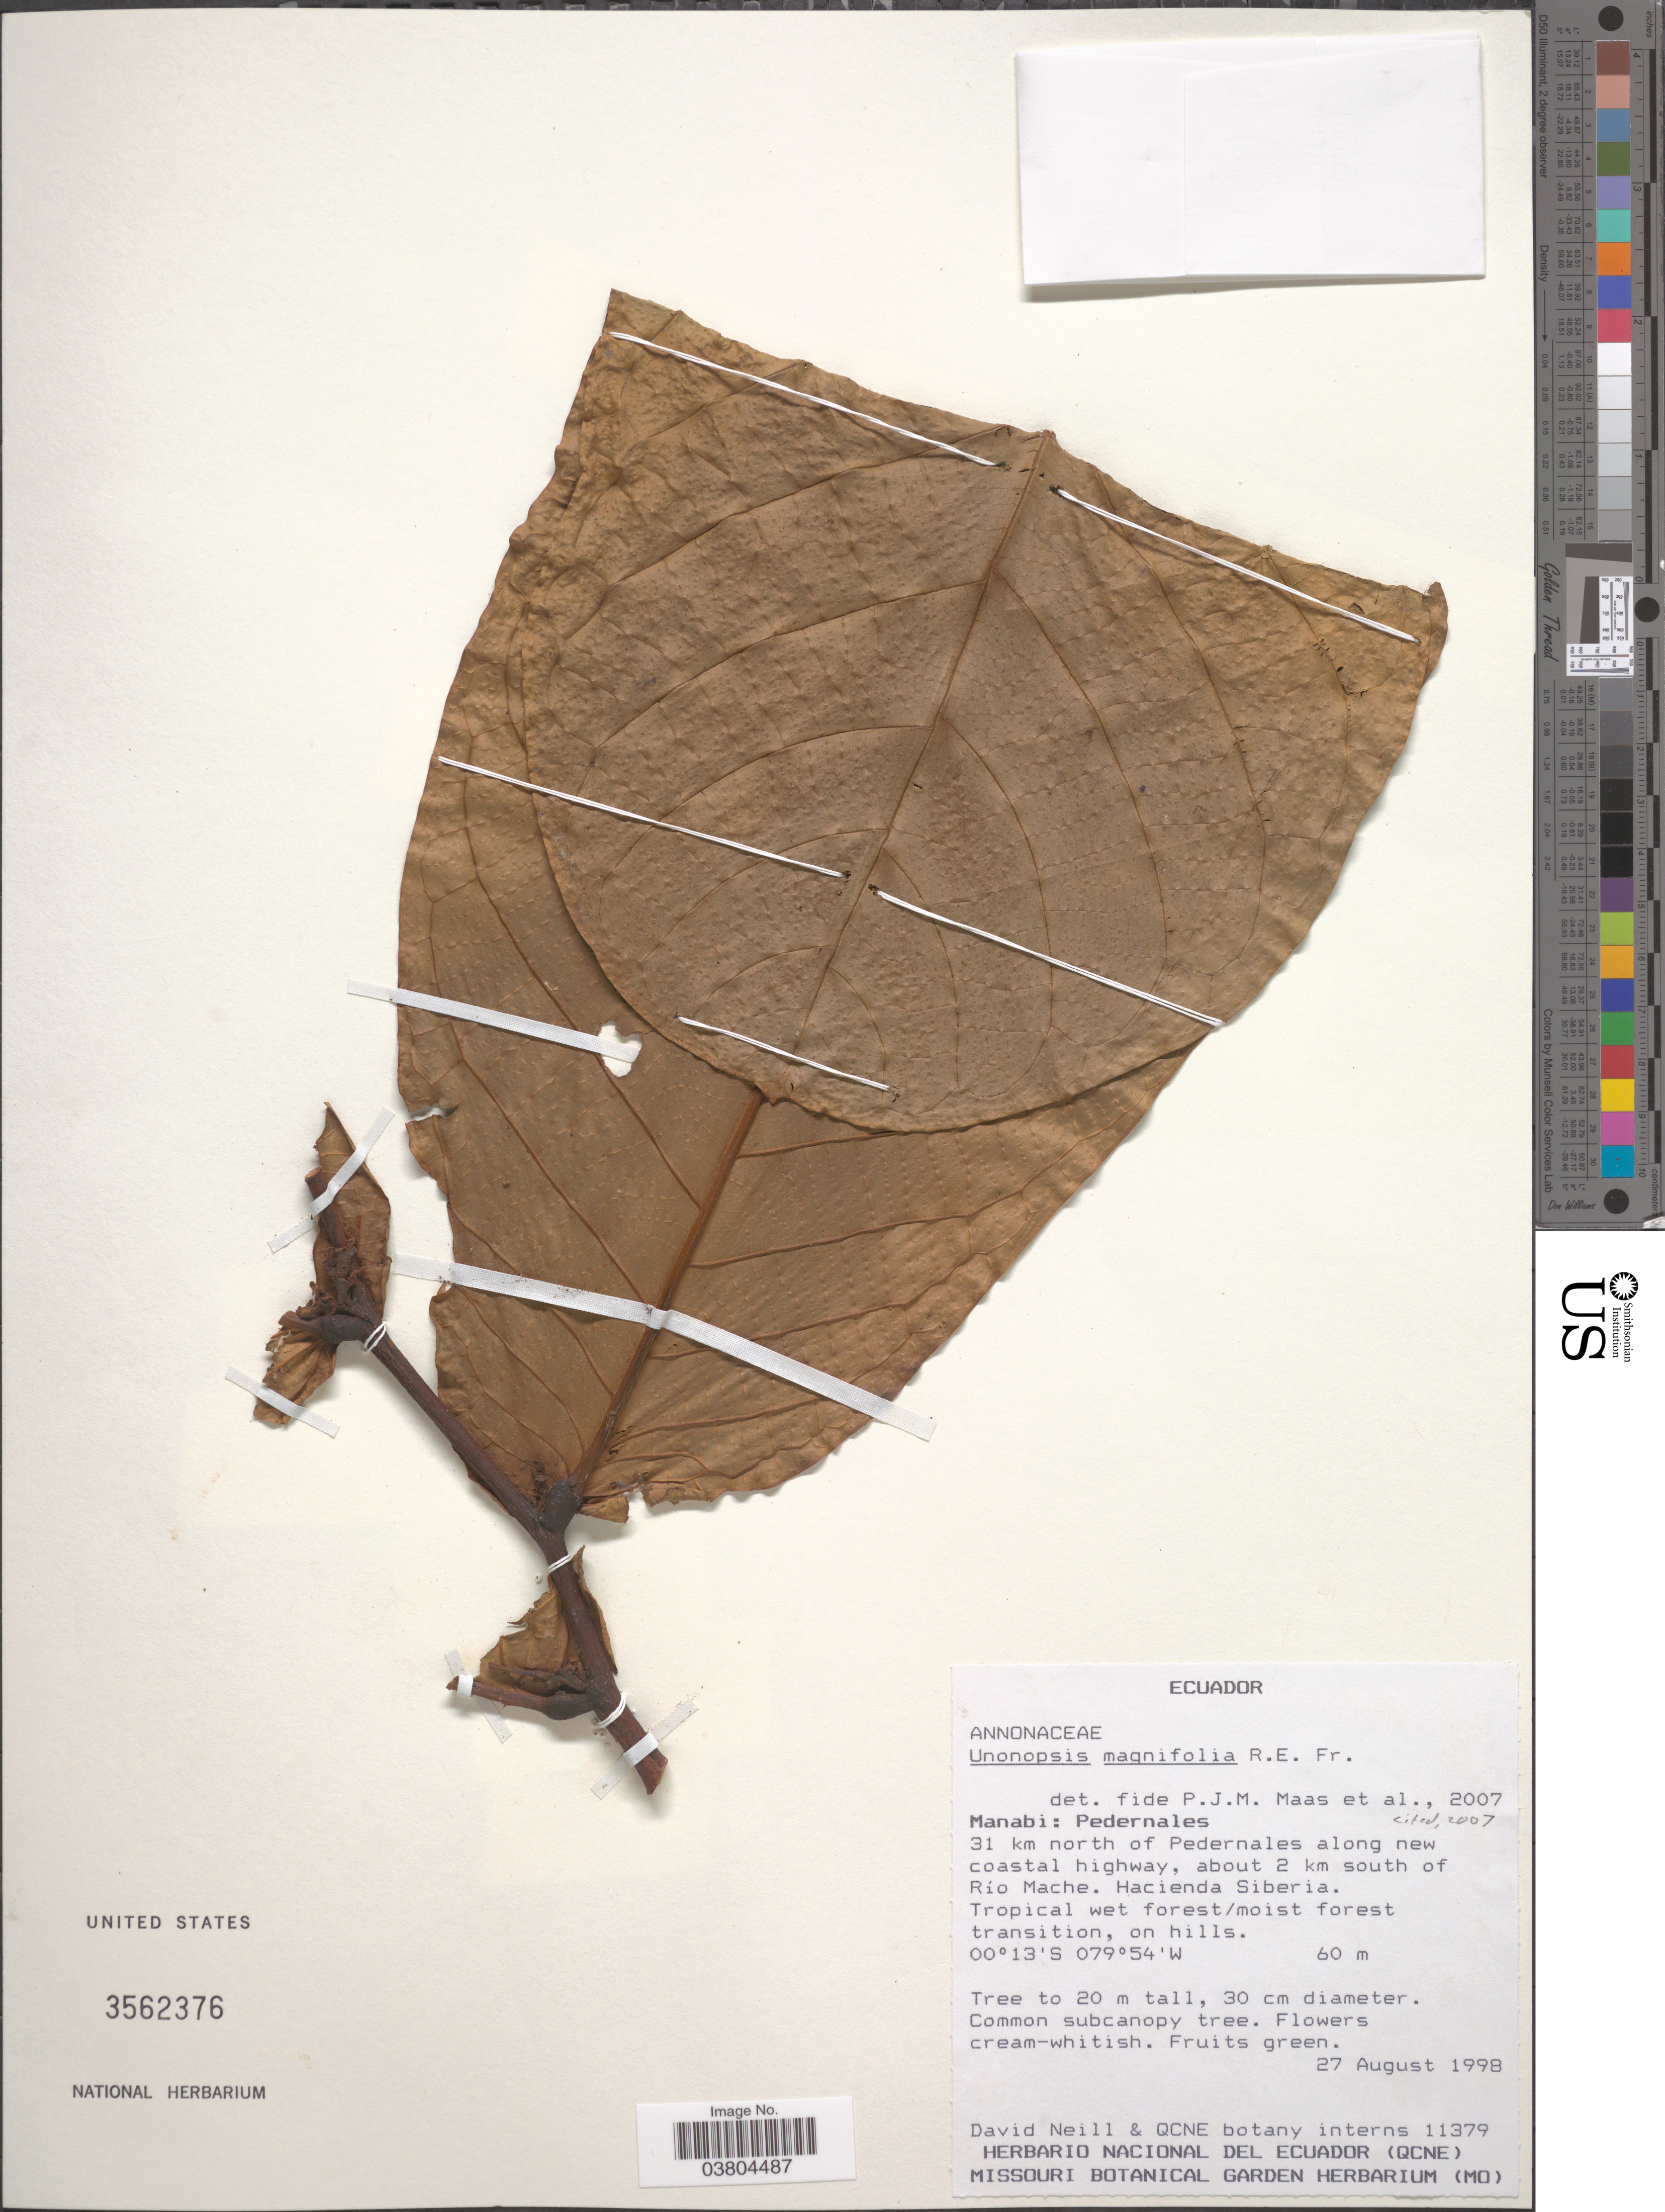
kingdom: Plantae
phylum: Tracheophyta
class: Magnoliopsida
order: Magnoliales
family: Annonaceae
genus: Unonopsis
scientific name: Unonopsis magnifolia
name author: R.E. Fr.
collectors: D. Neill & QCNE botany interns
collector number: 11379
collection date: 1998-08-27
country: Ecuador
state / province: Manabí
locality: Pedernales. 31 km north of Pedernales along new coastal highway, about 2 km south of Río Mache. Hacienda Siberia. Topical wet forest/moist forest transition, on hills.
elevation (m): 60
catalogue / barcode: US 3562376